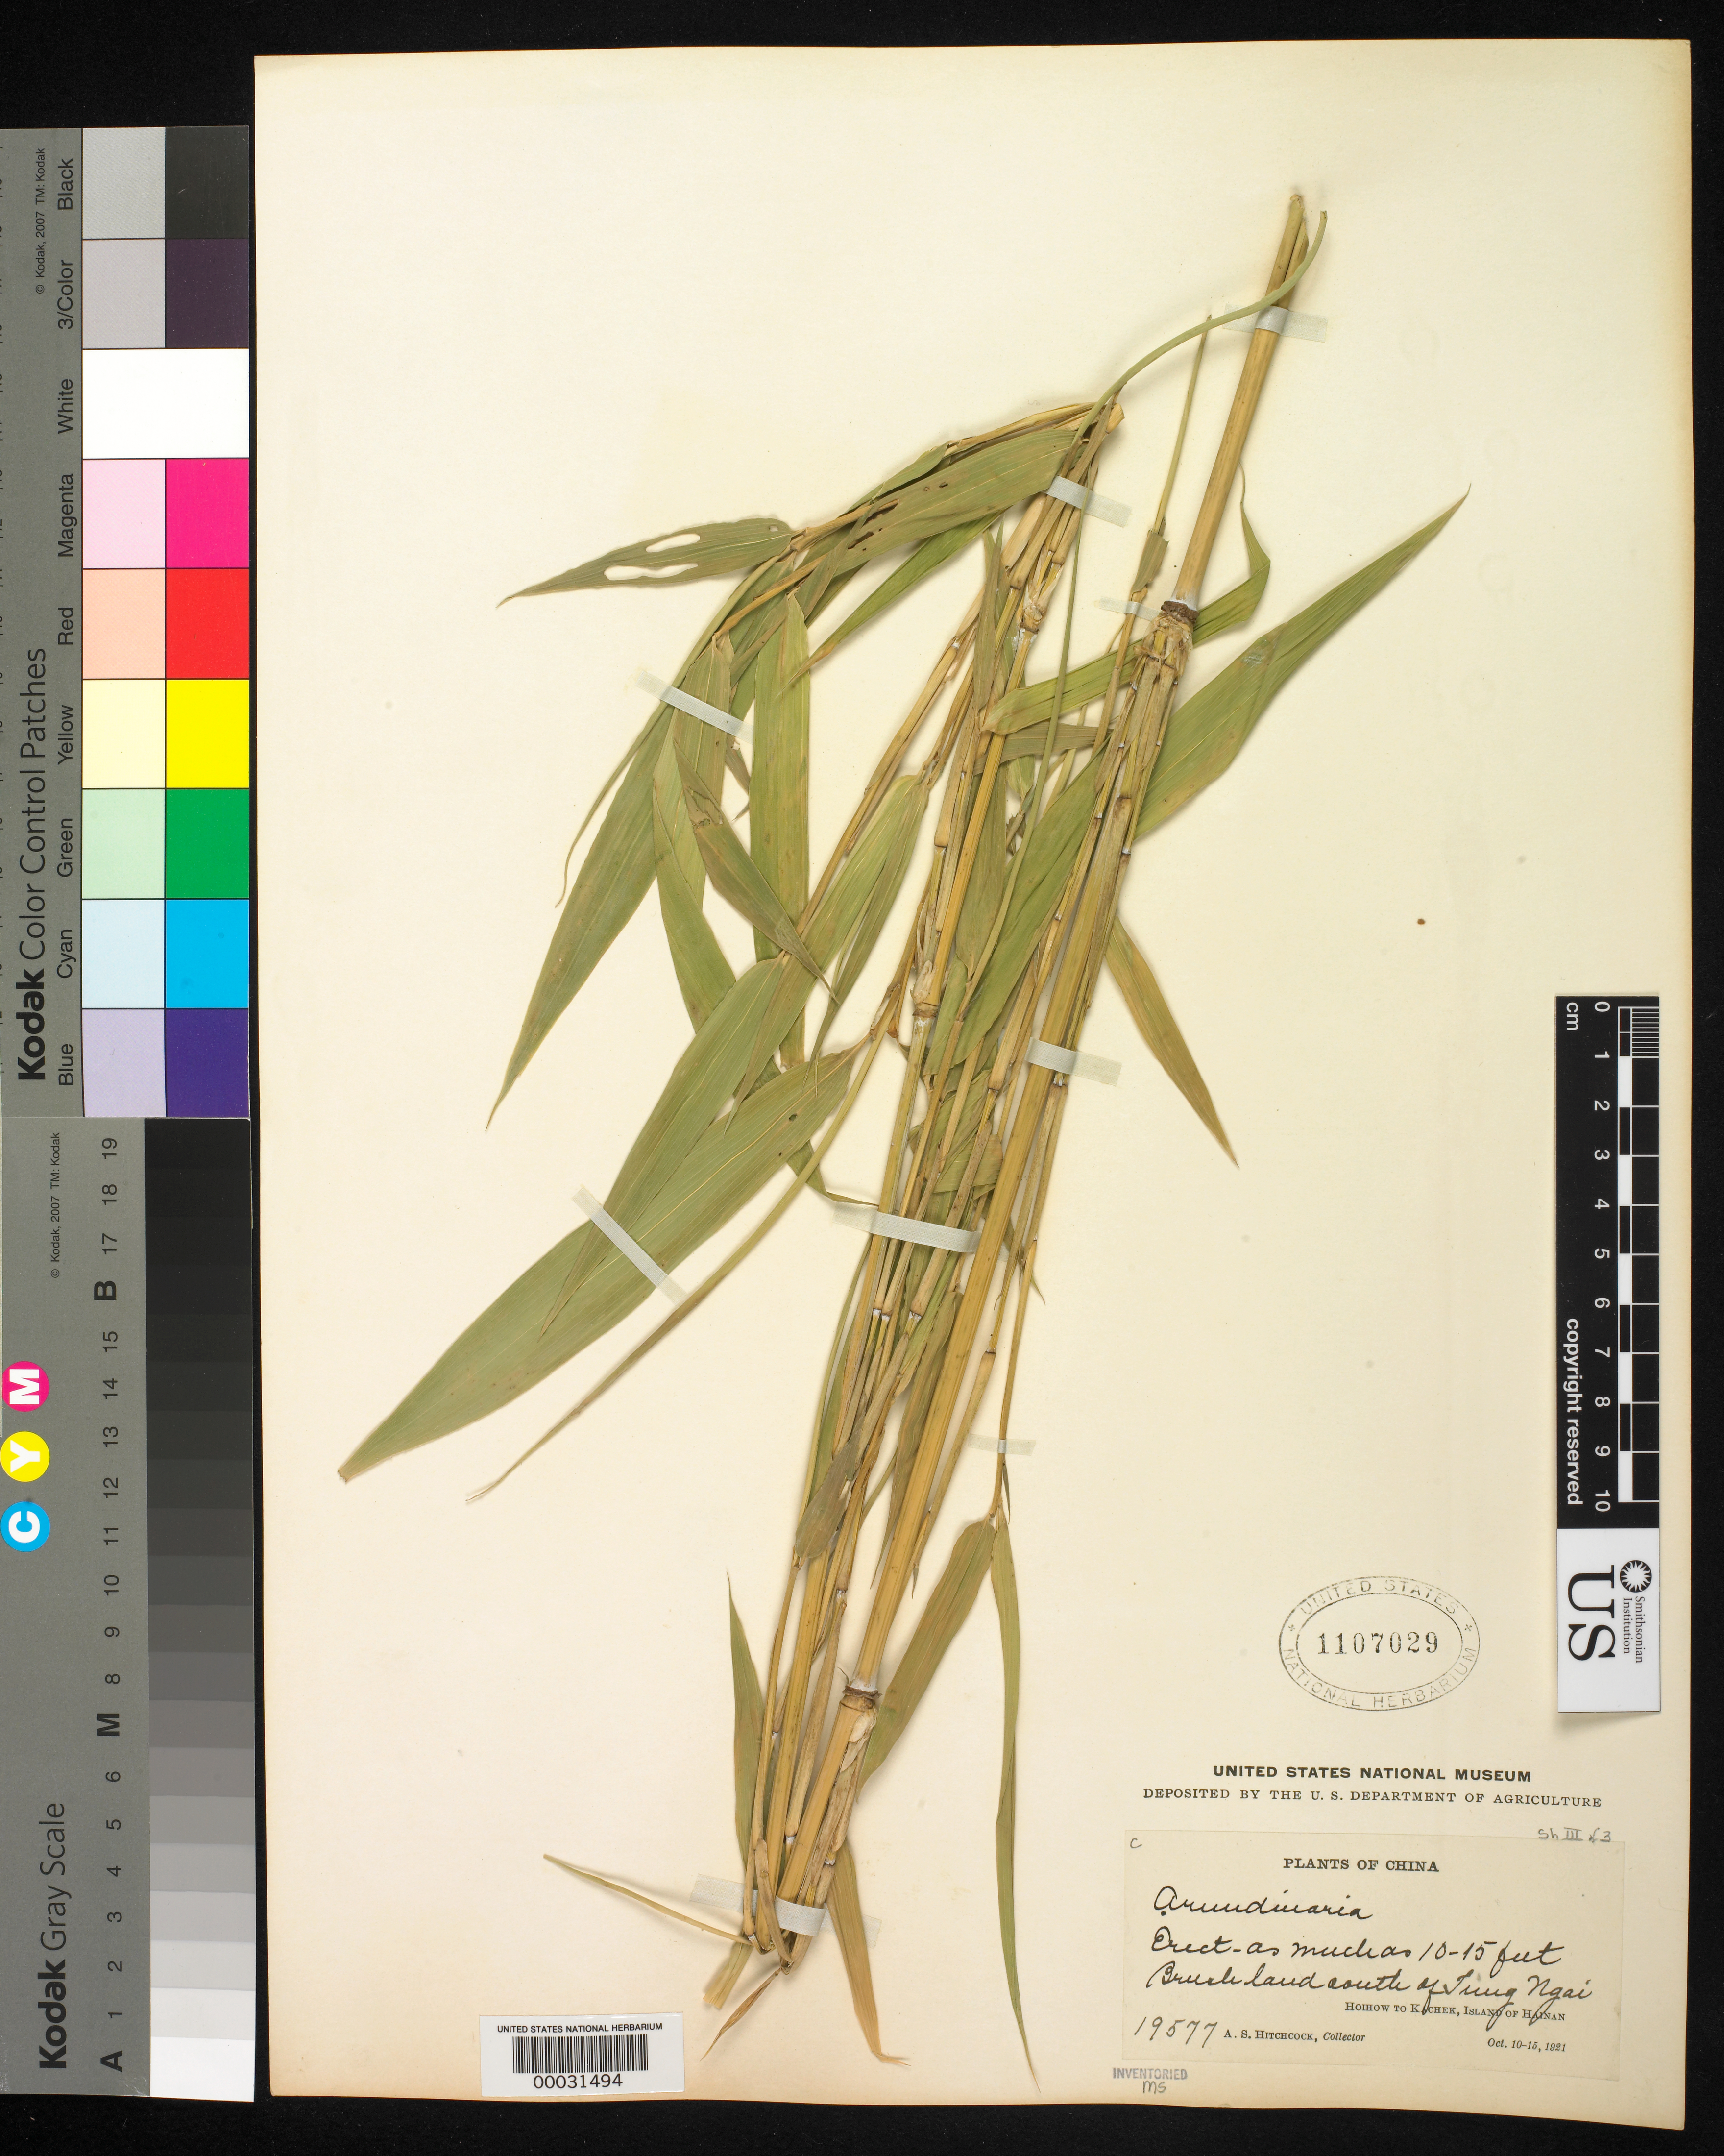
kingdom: Plantae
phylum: Tracheophyta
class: Liliopsida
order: Poales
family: Poaceae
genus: Arundinaria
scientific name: Arundinaria sp.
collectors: A. S. Hitchcock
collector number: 19577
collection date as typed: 10 Oct 1921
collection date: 1921-10-10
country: China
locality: Tung ngai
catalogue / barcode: US 1107029